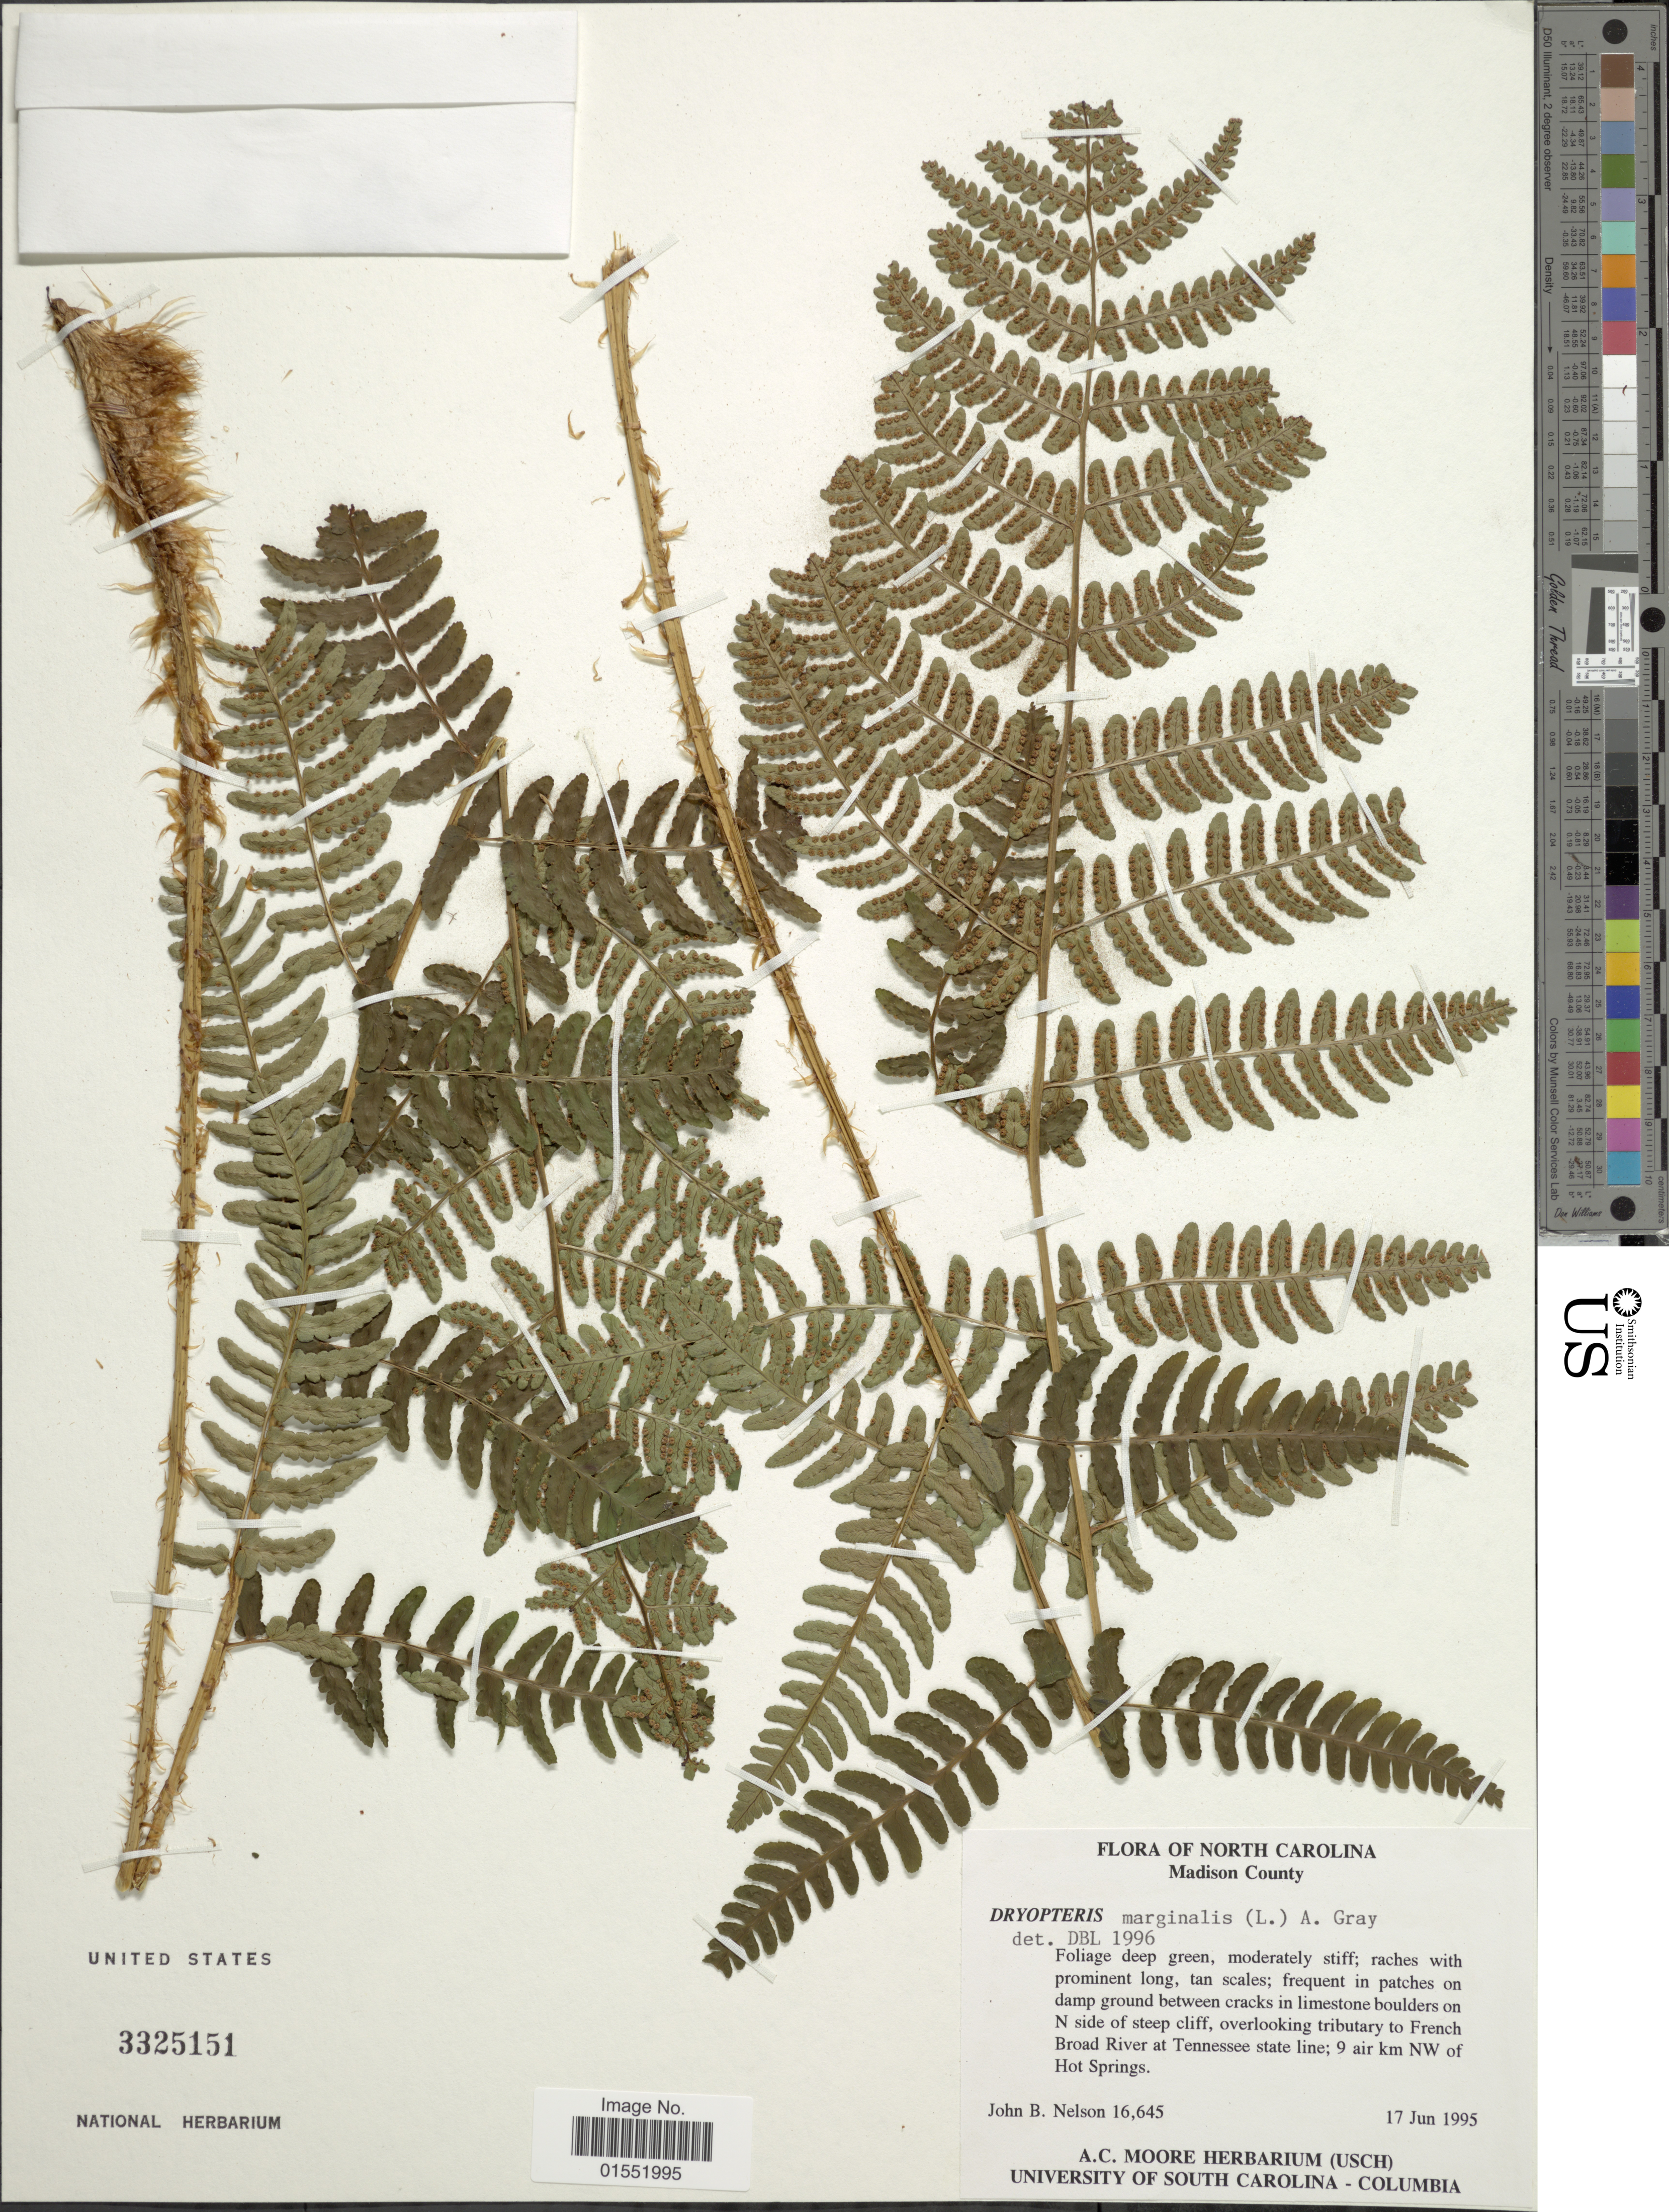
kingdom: Plantae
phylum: Tracheophyta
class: Polypodiopsida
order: Polypodiales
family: Dryopteridaceae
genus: Dryopteris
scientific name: Dryopteris marginalis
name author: (L.) A. Gray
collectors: J. B. Nelson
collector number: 16,645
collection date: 1995-06-17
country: United States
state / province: North Carolina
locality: Madison County. frequent in patches on damp ground between cracks in limestone boulders on N side of steep cliff, overlooking tributary to French Broad River at Tennessee state line; 9 air km NW of Hot Springs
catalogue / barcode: US 3325151